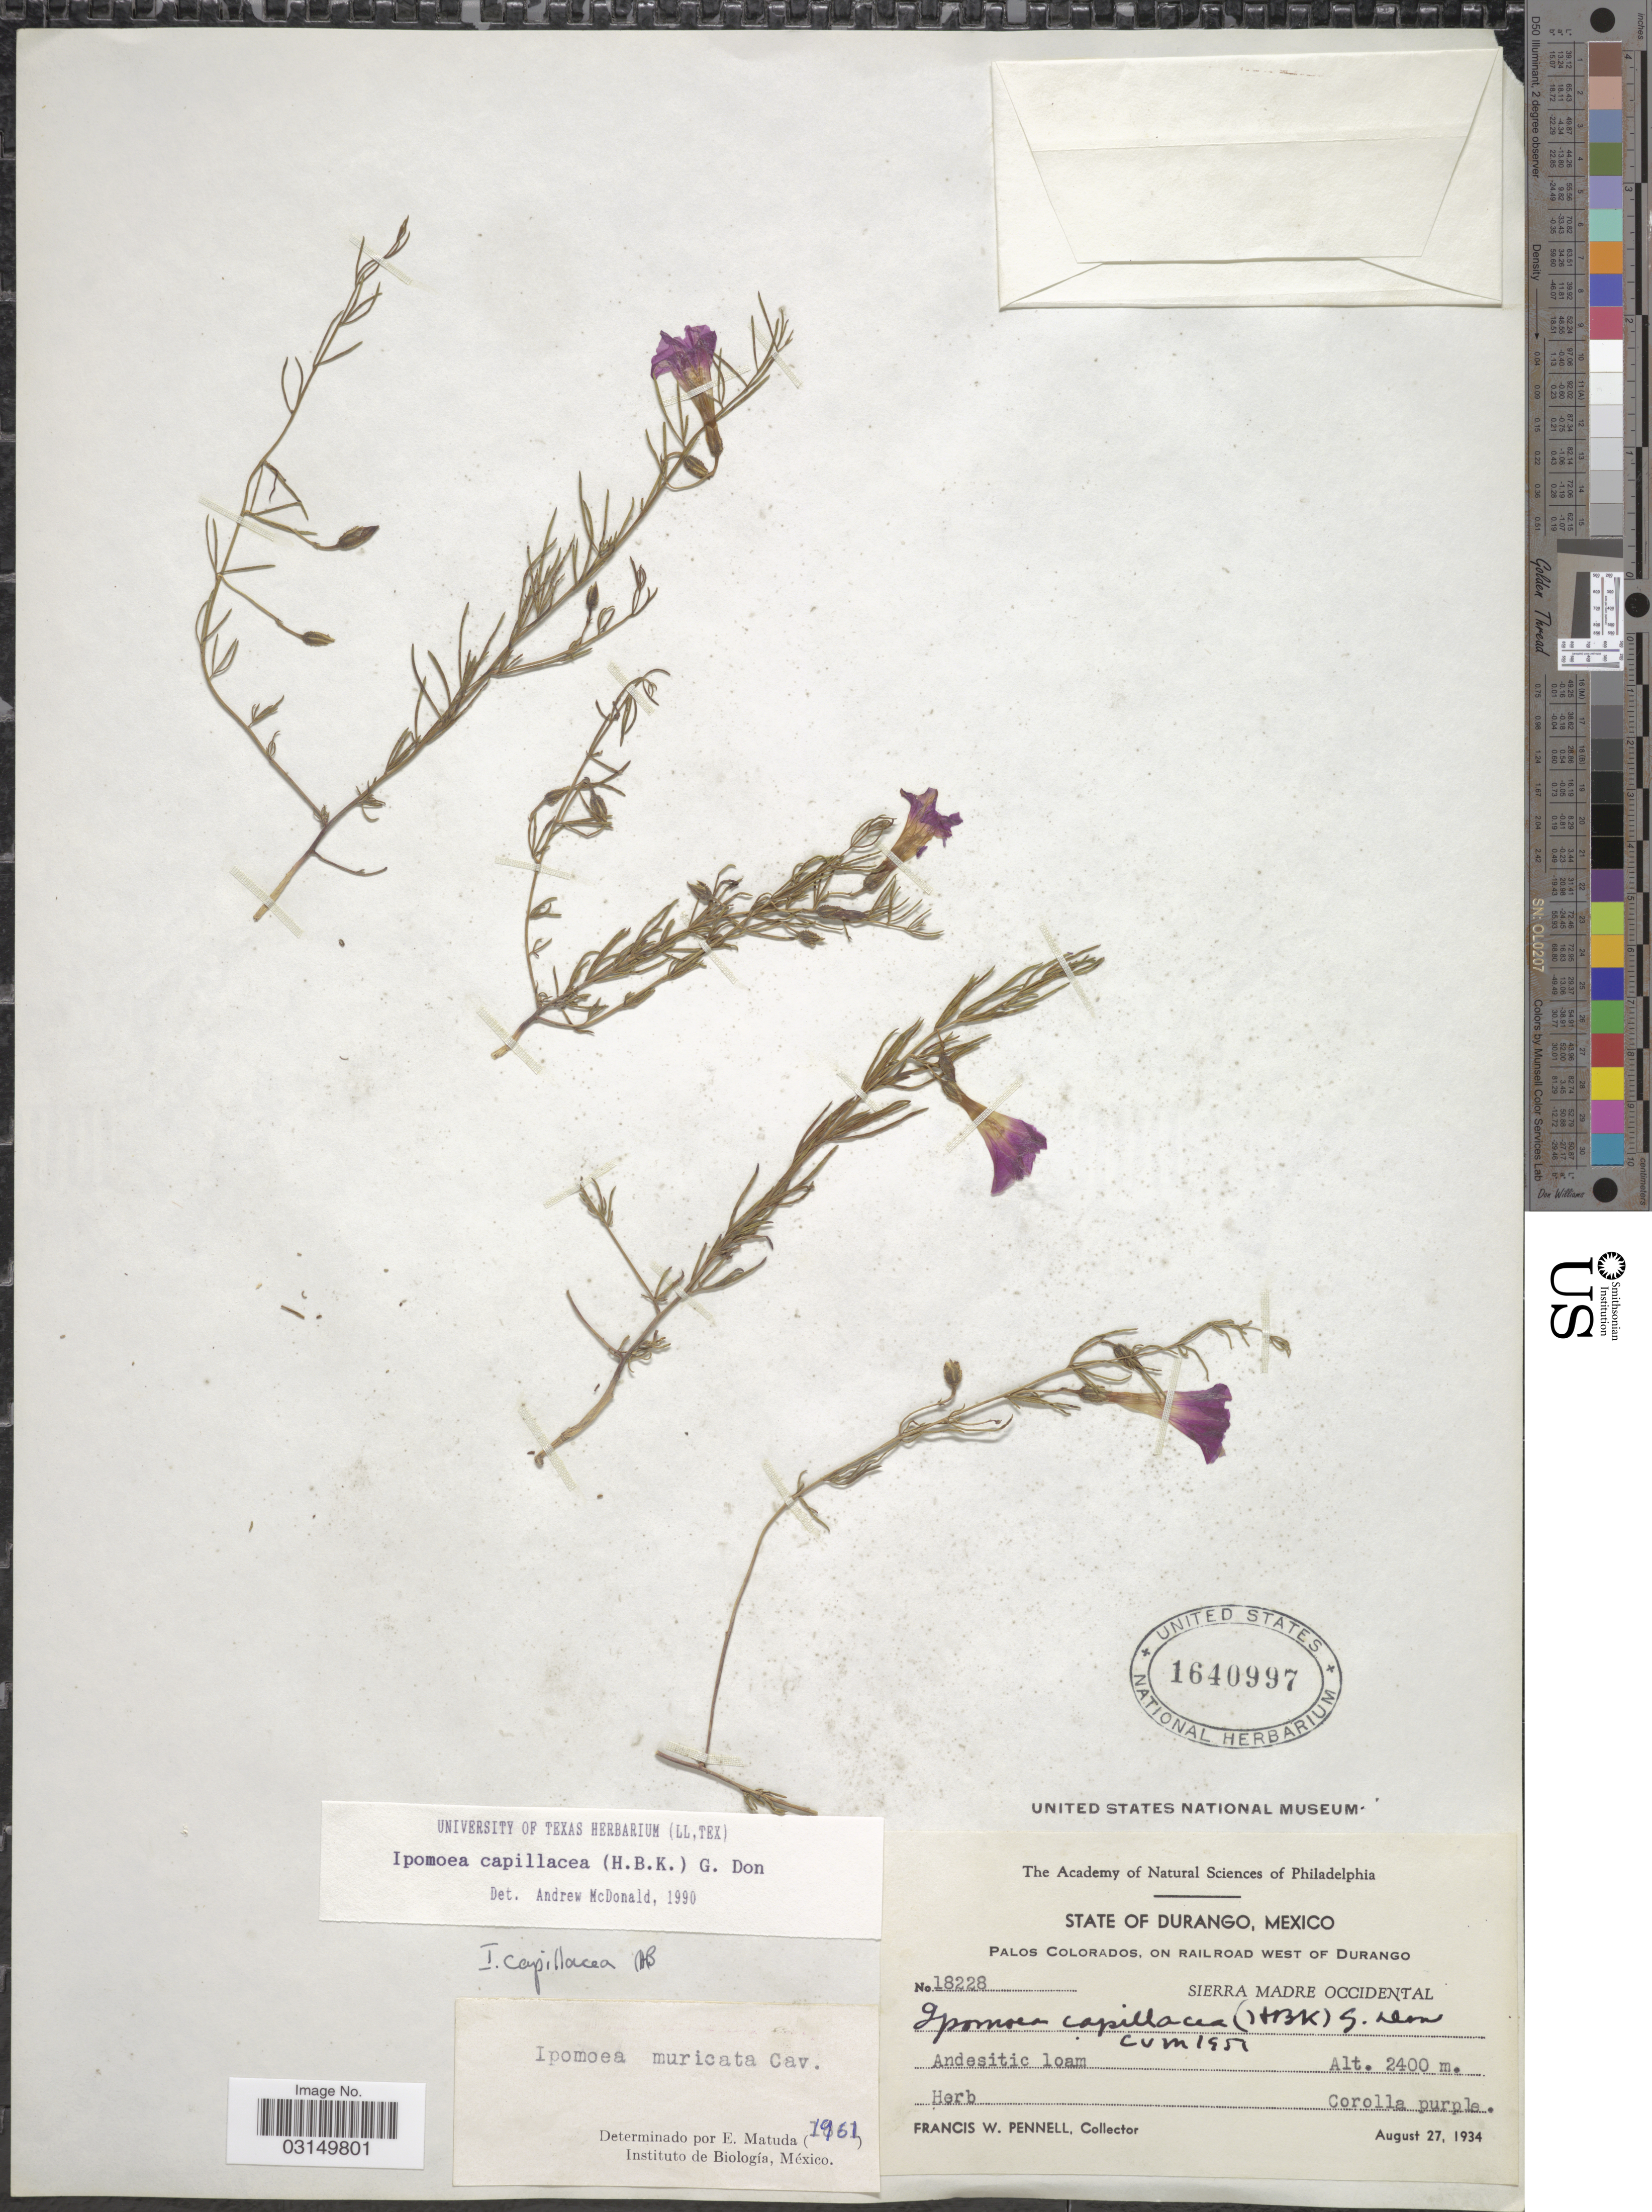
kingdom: Plantae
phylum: Tracheophyta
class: Magnoliopsida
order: Solanales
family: Convolvulaceae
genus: Ipomoea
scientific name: Ipomoea capillacea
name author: (Kunth) G. Don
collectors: F. W. Pennell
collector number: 18228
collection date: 1934-08-27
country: Mexico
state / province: Durango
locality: State of Durango, Palos Colorados, on railroad West of Durango, Sierra Madre Occidental.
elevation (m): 2400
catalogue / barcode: US 1640997